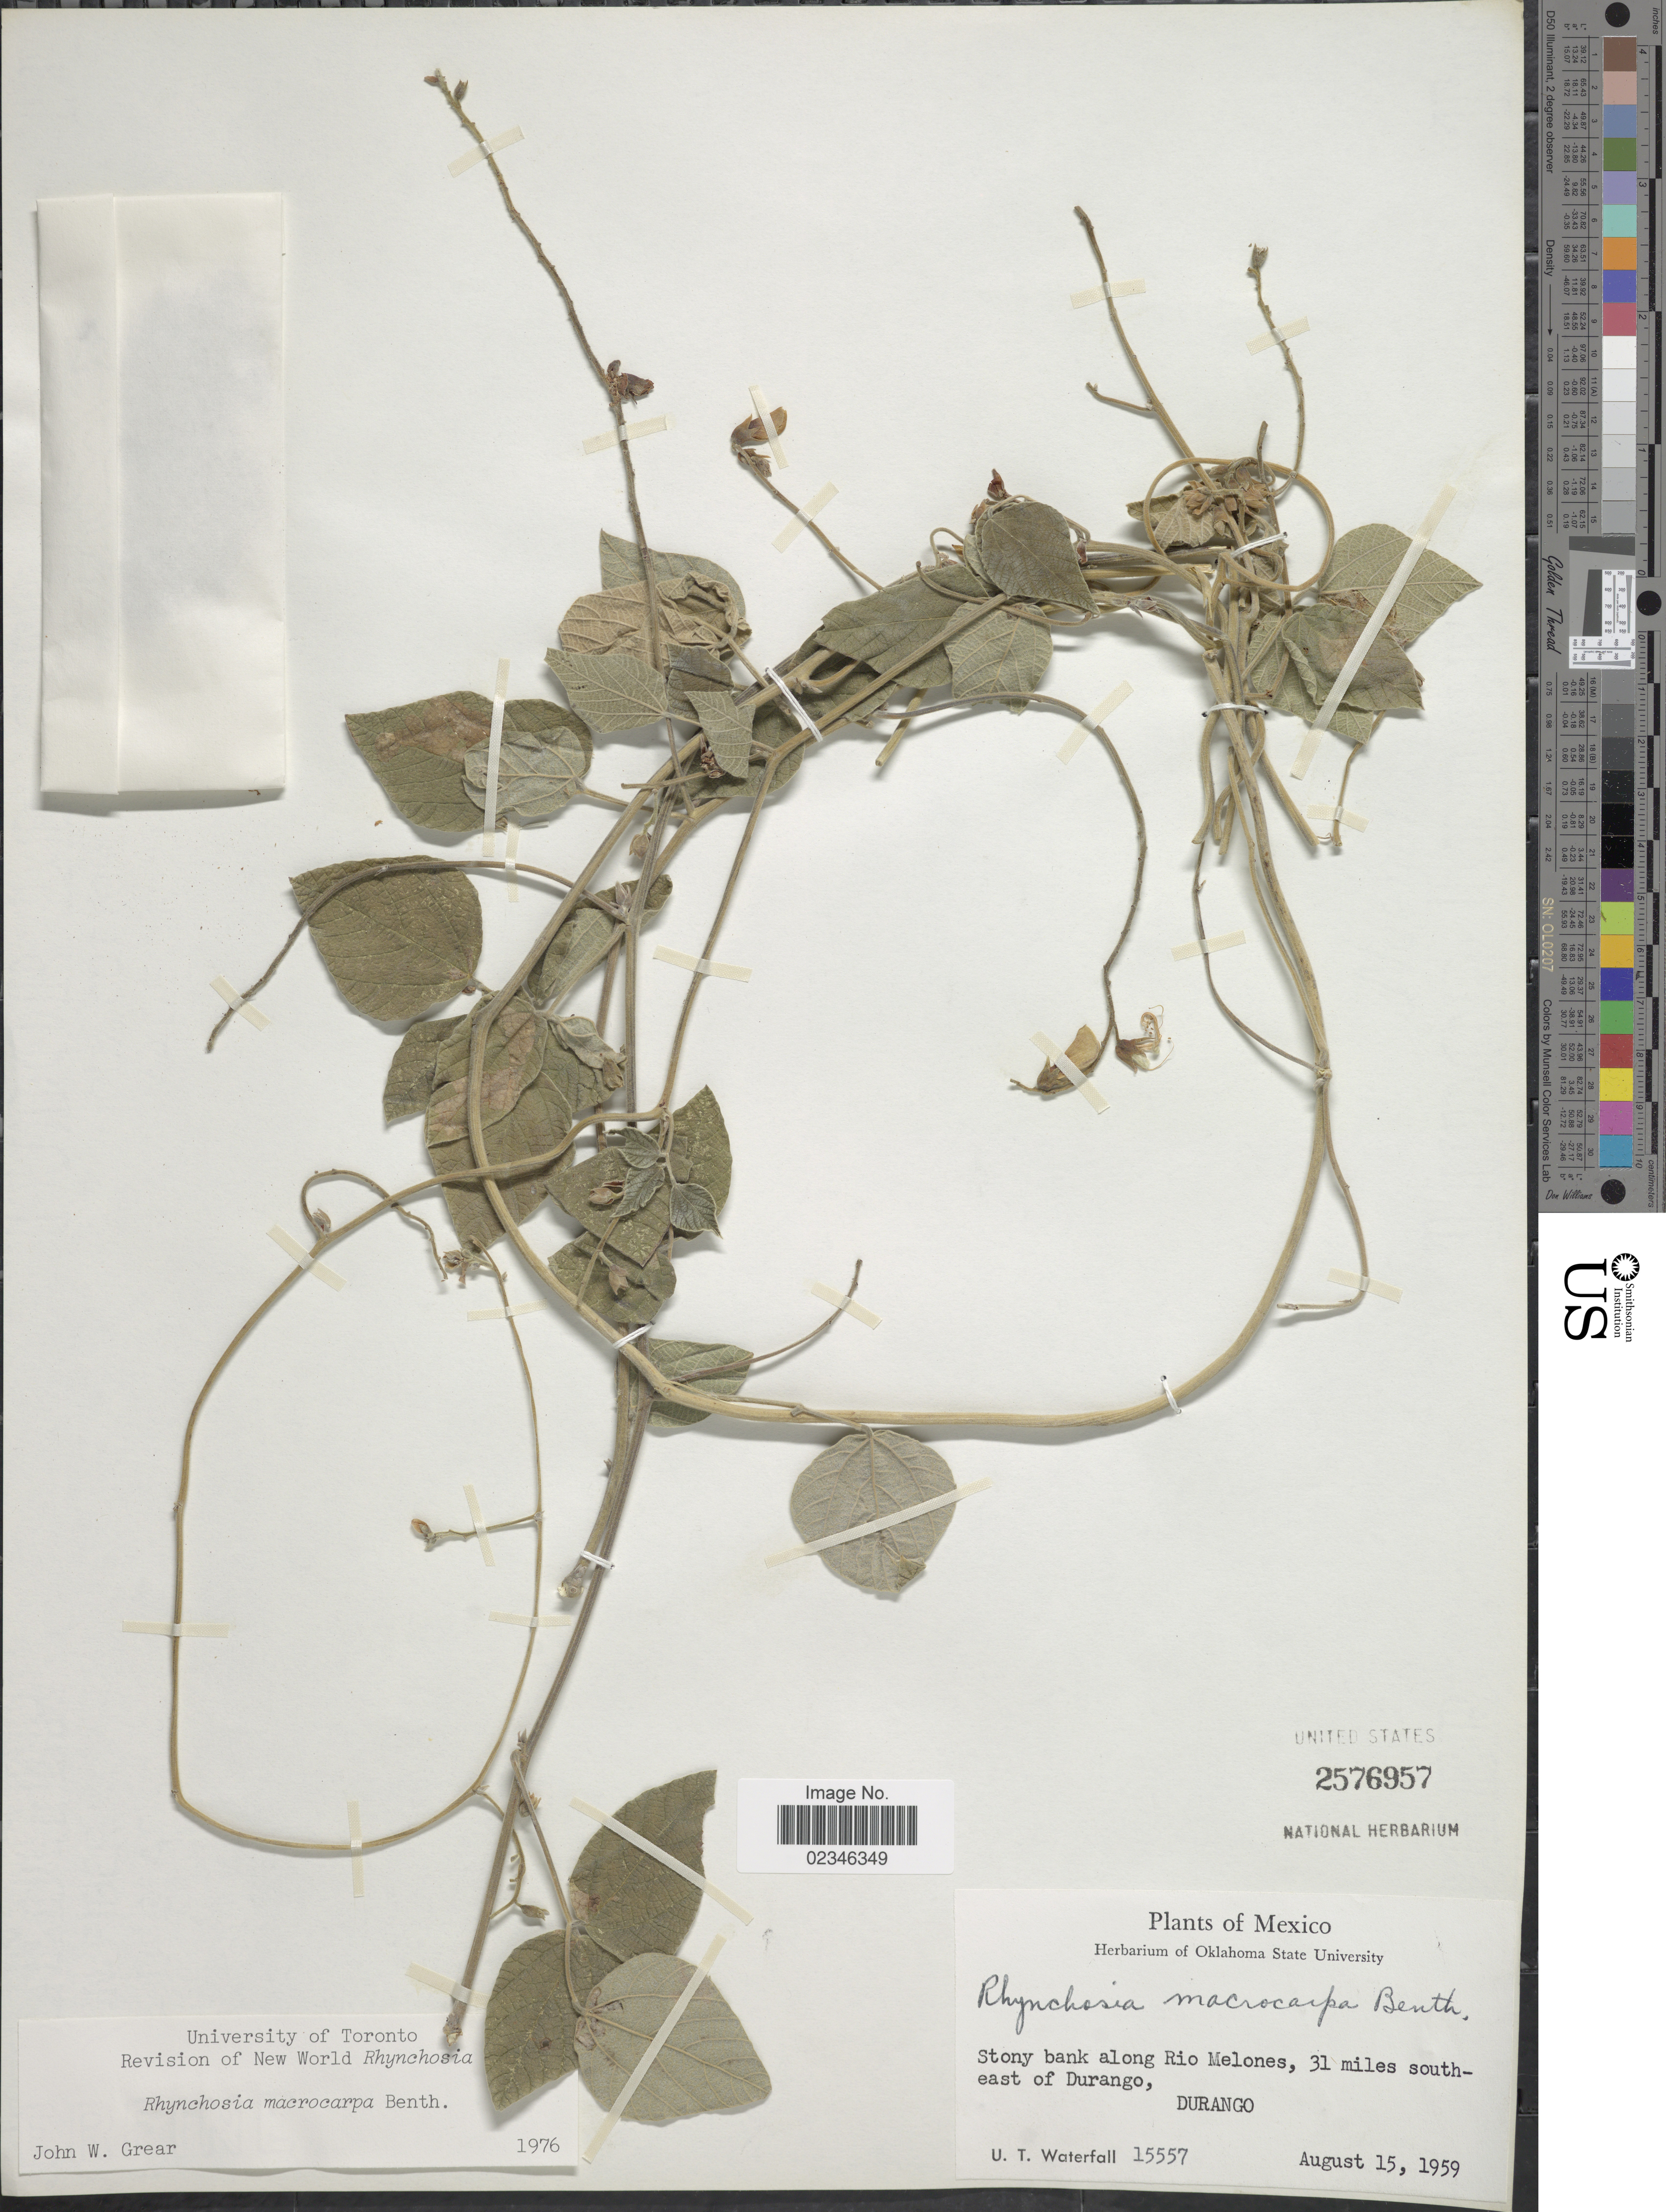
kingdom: Plantae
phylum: Tracheophyta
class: Magnoliopsida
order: Fabales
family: Fabaceae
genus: Rhynchosia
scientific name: Rhynchosia macrocarpa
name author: Benth.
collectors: U. T. Waterfall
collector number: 15557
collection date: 1959-08-15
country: Mexico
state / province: Durango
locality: Stony bank along Rio Melones, 31 miles south-east of Durango, Durango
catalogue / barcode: US 2576957